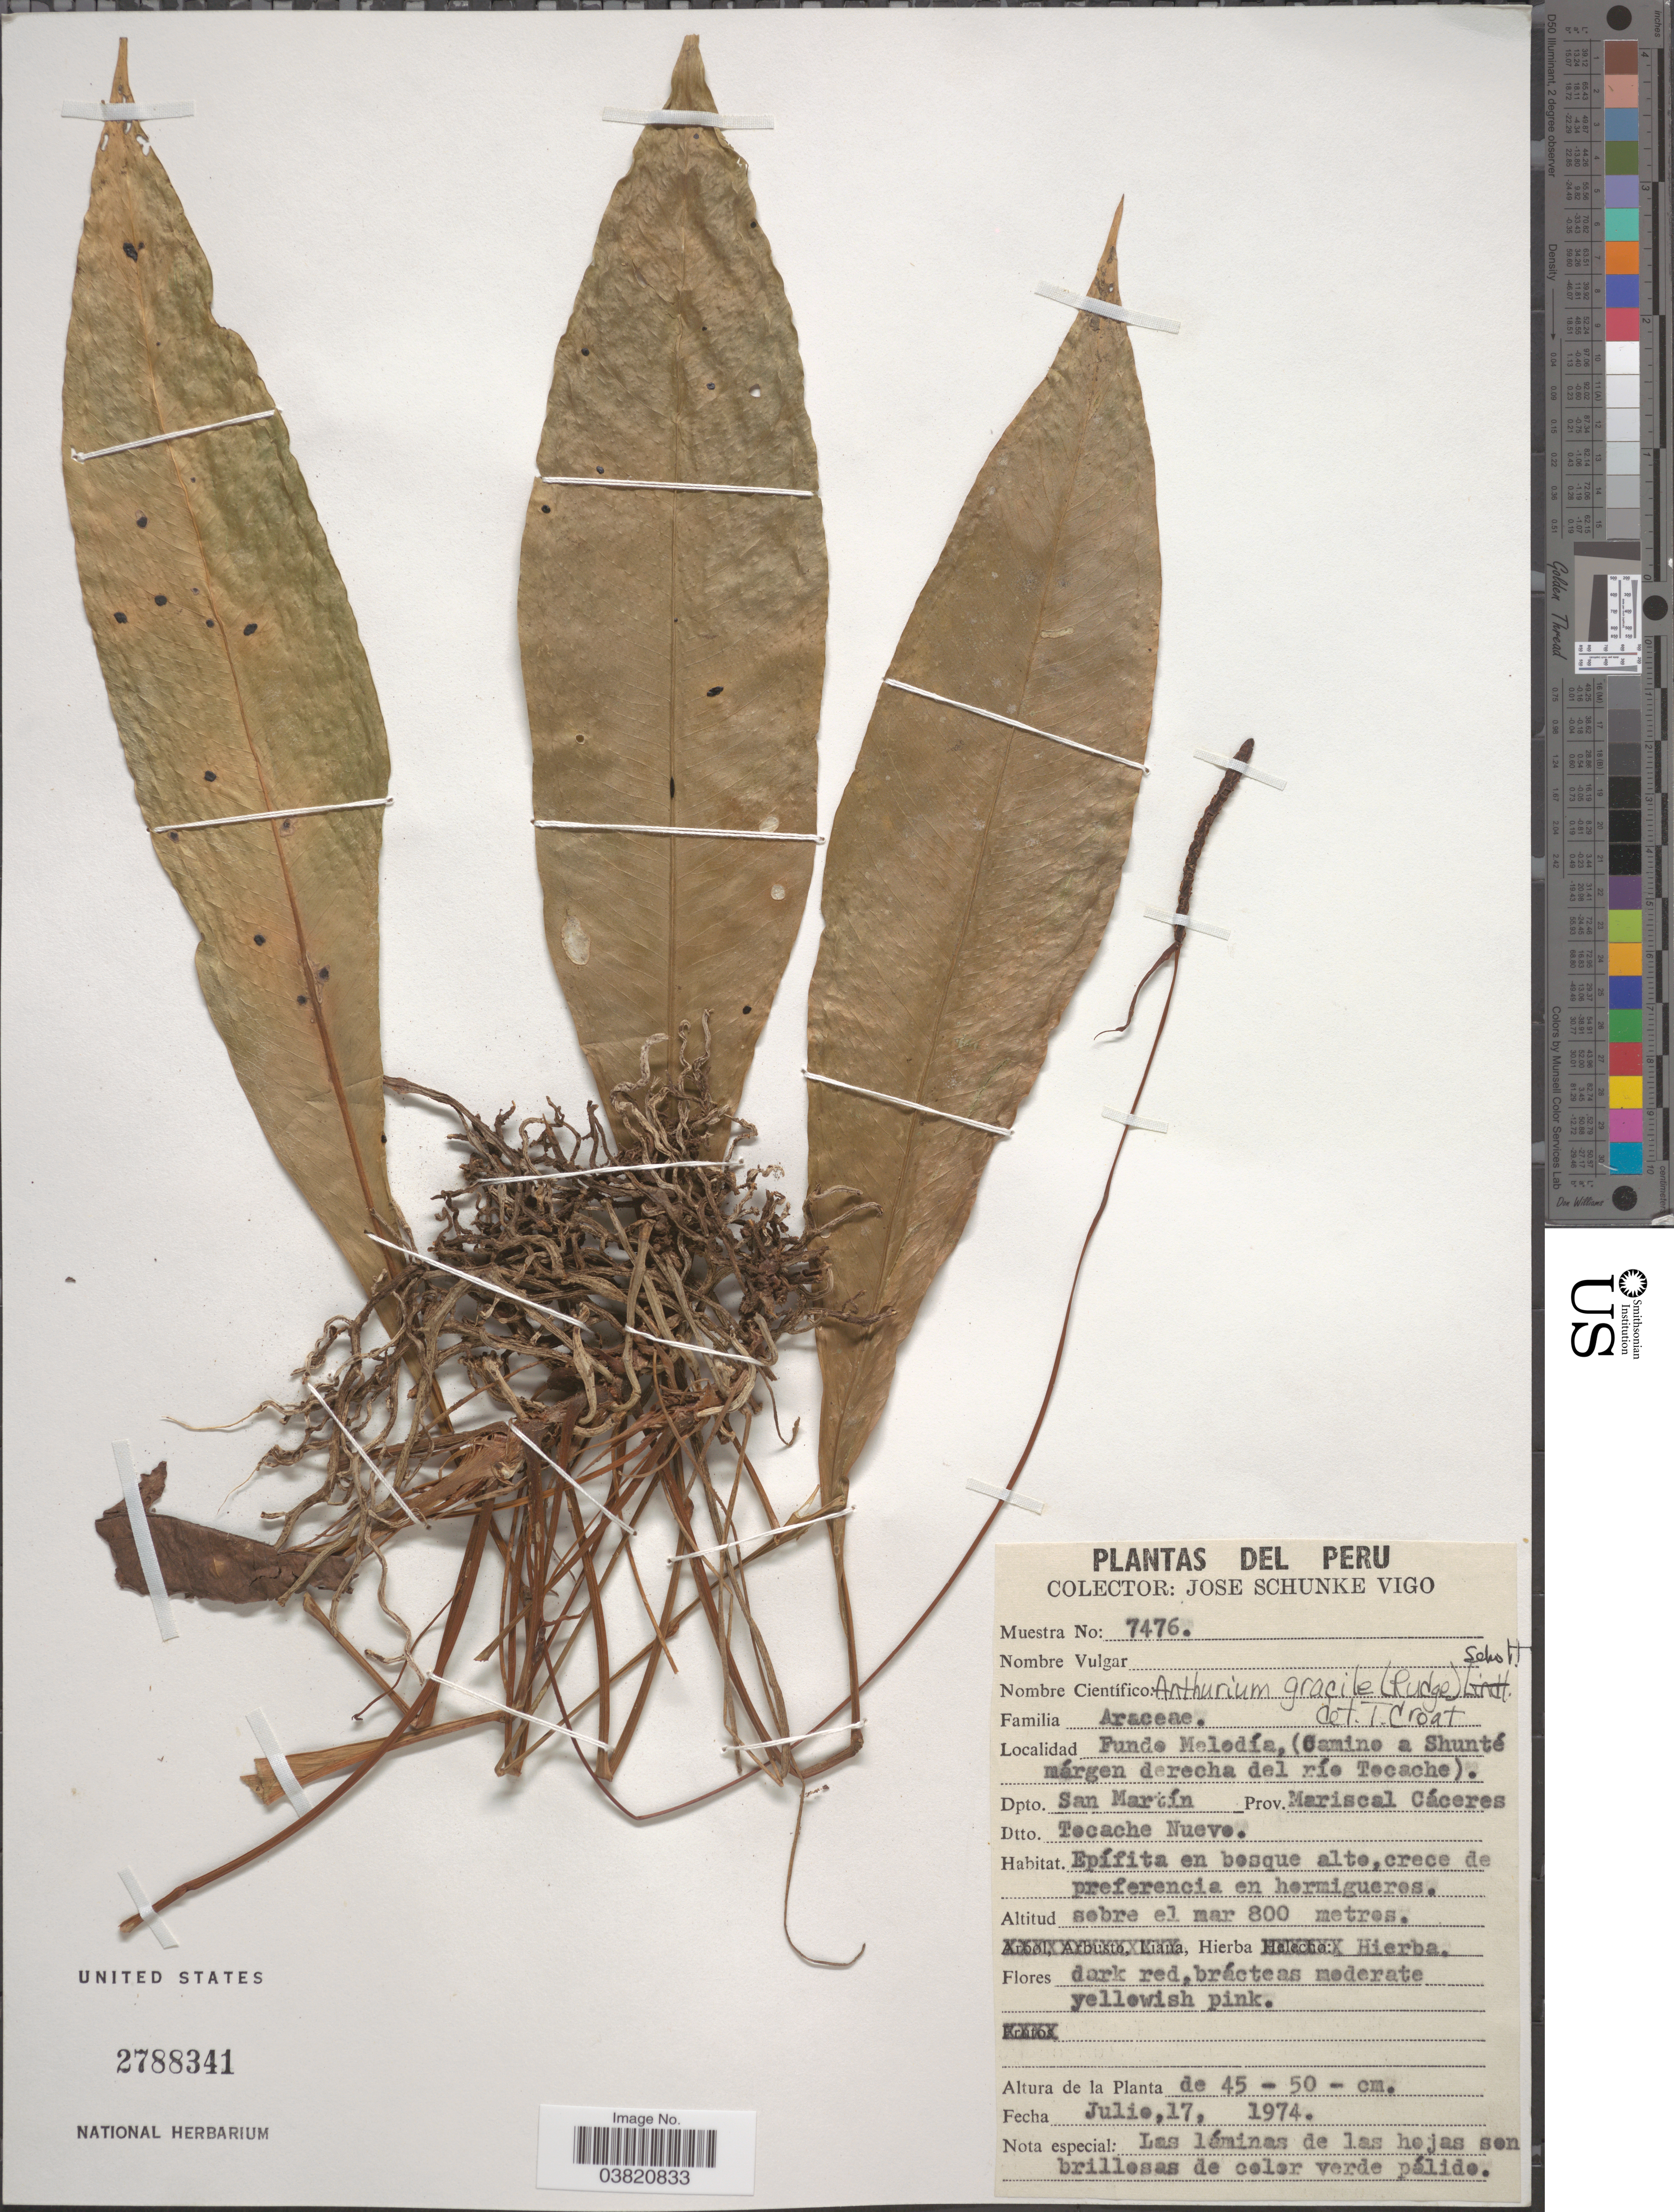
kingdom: Plantae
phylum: Tracheophyta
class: Liliopsida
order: Alismatales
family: Araceae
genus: Anthurium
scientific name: Anthurium gracile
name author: (Rudge) Schott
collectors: J. Schunke Vigo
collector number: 7476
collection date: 1974-07-17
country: Peru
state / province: San Martín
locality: Fundo Melodía, (Camino a Shunté márgen derecha del río Tocache). Dpto. San Martín. Prov. Mariscal Cáceres. Dtto. Tocache Nuevo.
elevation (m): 800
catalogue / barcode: US 2788341